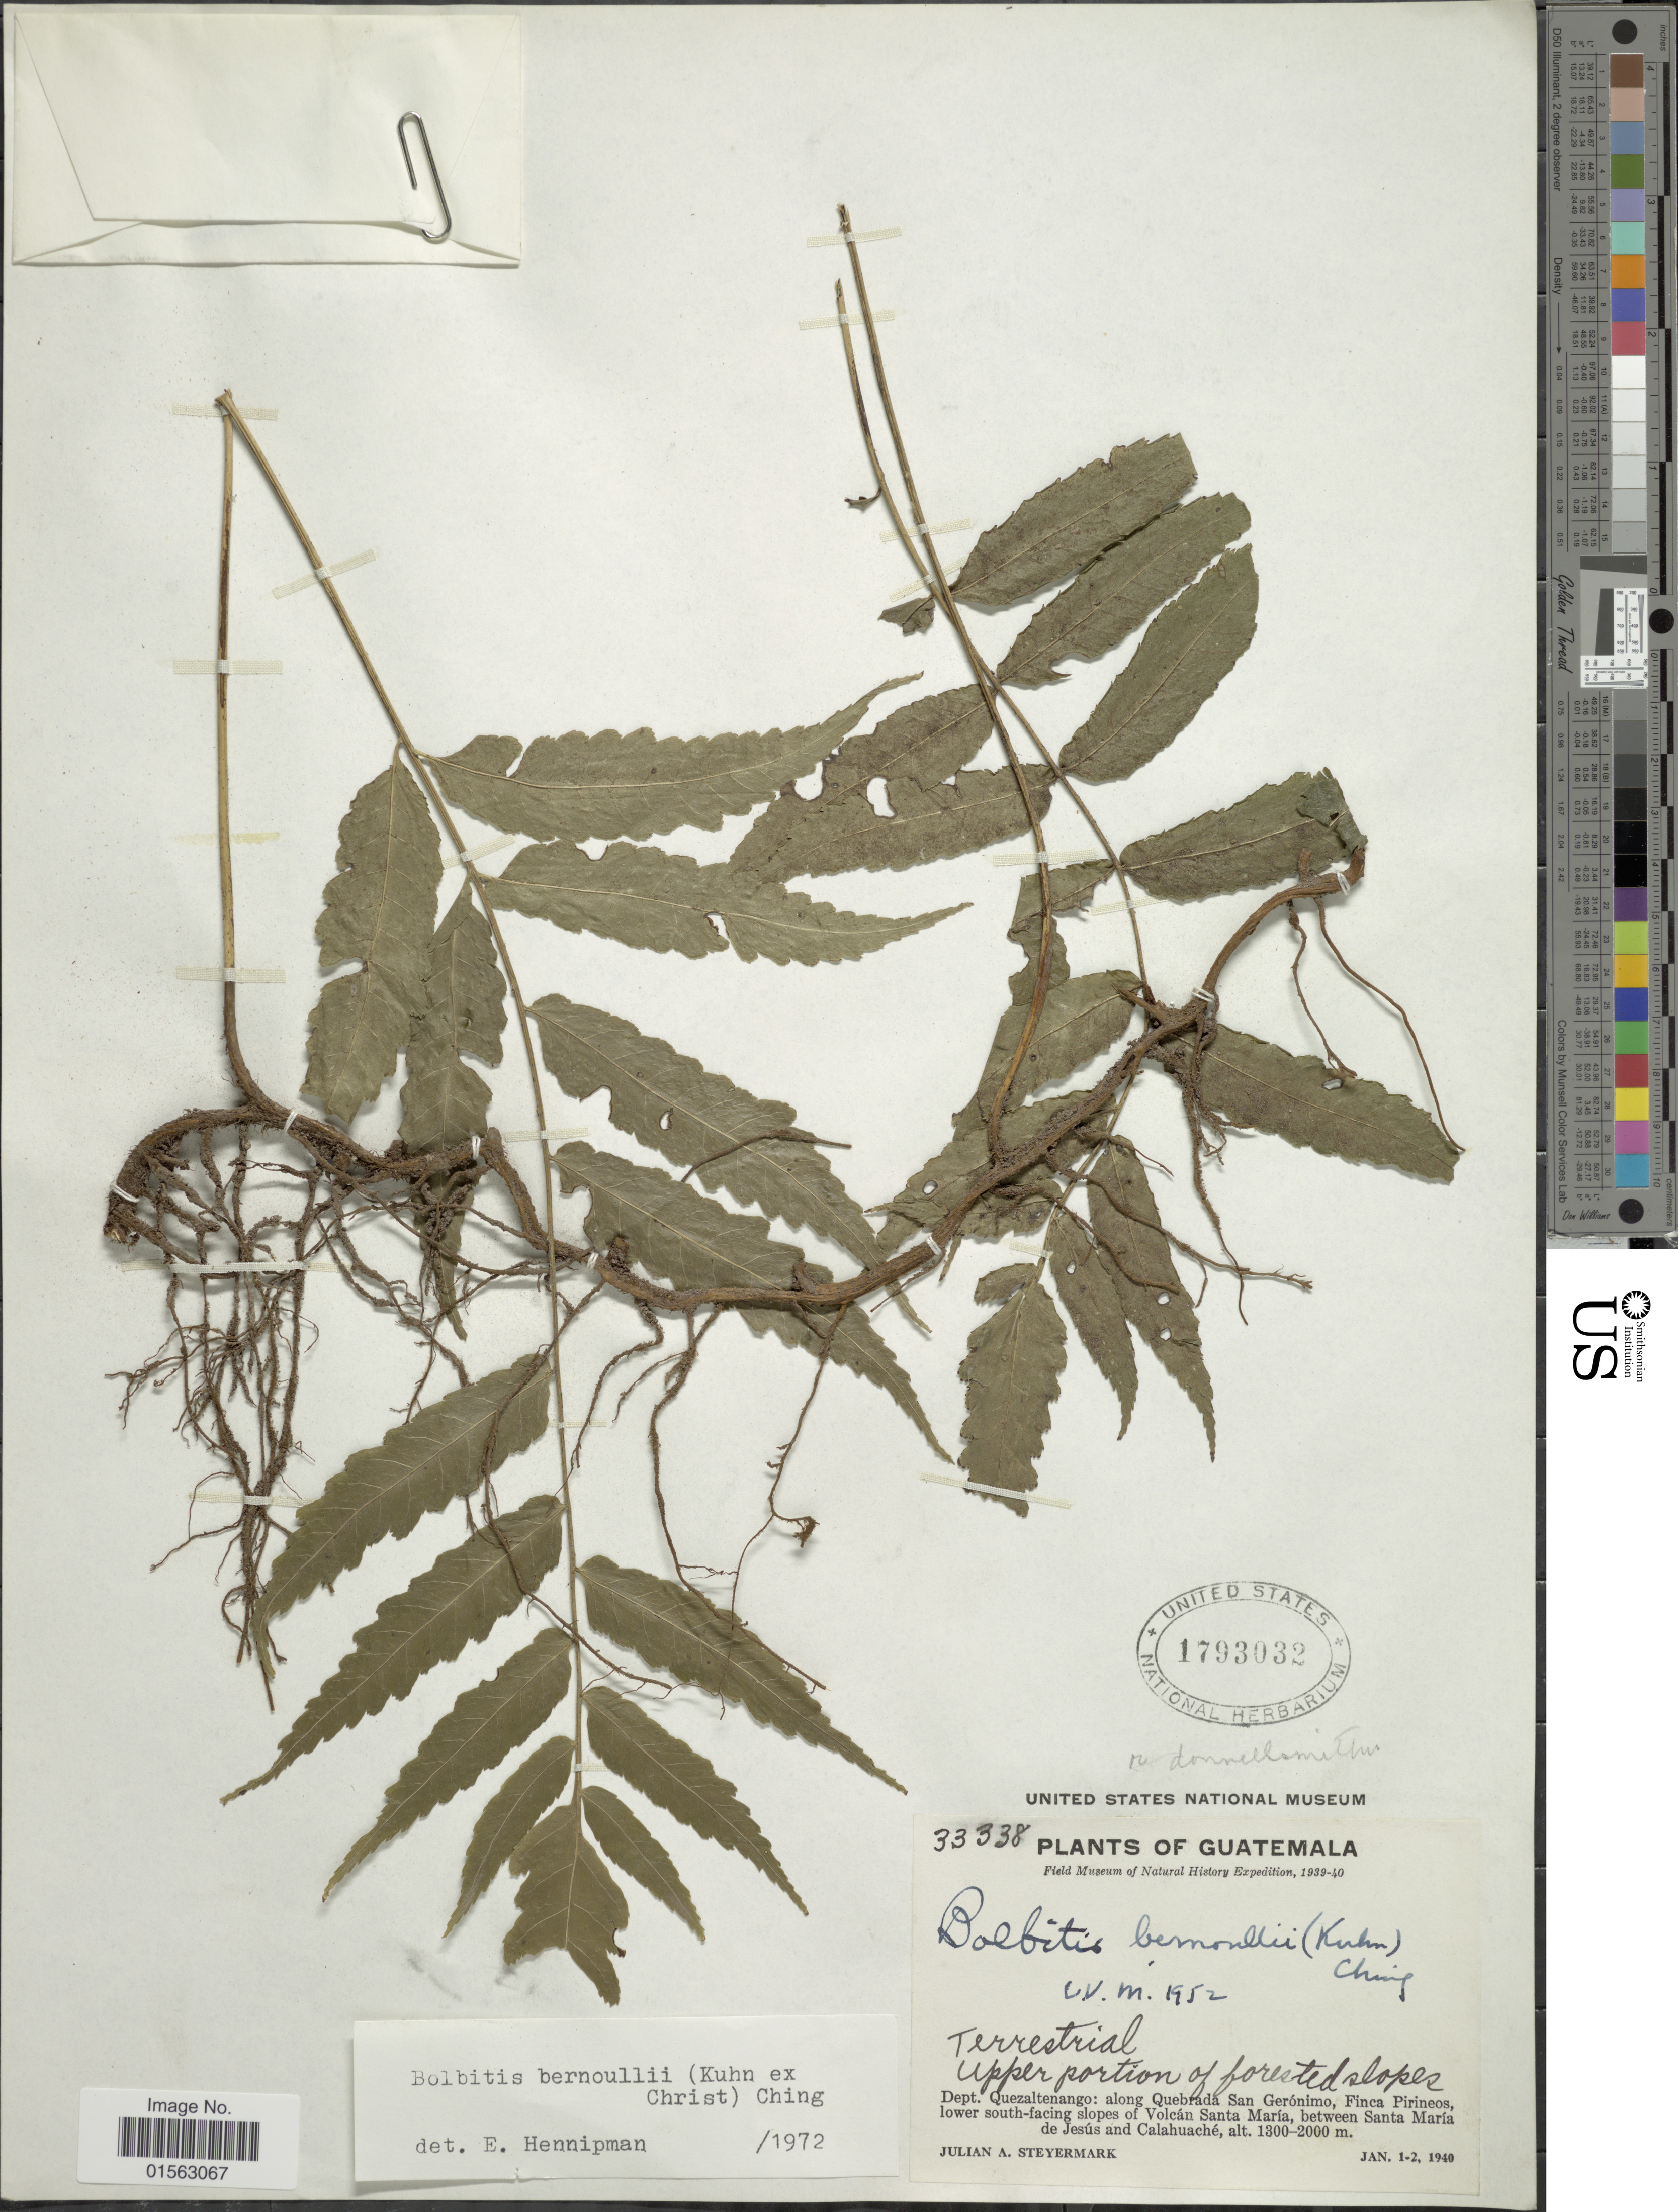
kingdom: Plantae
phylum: Tracheophyta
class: Polypodiopsida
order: Polypodiales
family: Dryopteridaceae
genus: Mickelia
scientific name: Mickelia bernoullii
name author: (Kuhn ex Christ) R.C. Moran et al.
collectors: J. Steyermark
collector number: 33338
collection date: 1940-01-01/1940-01-02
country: Guatemala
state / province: Quetzaltenango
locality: Guatemala, along Quebrada San Gerónimo, Finca Pirineos, lower south-facing slopes of Volcán Santa María de Jesús and Calahuacé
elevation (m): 1300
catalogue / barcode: US 1793032